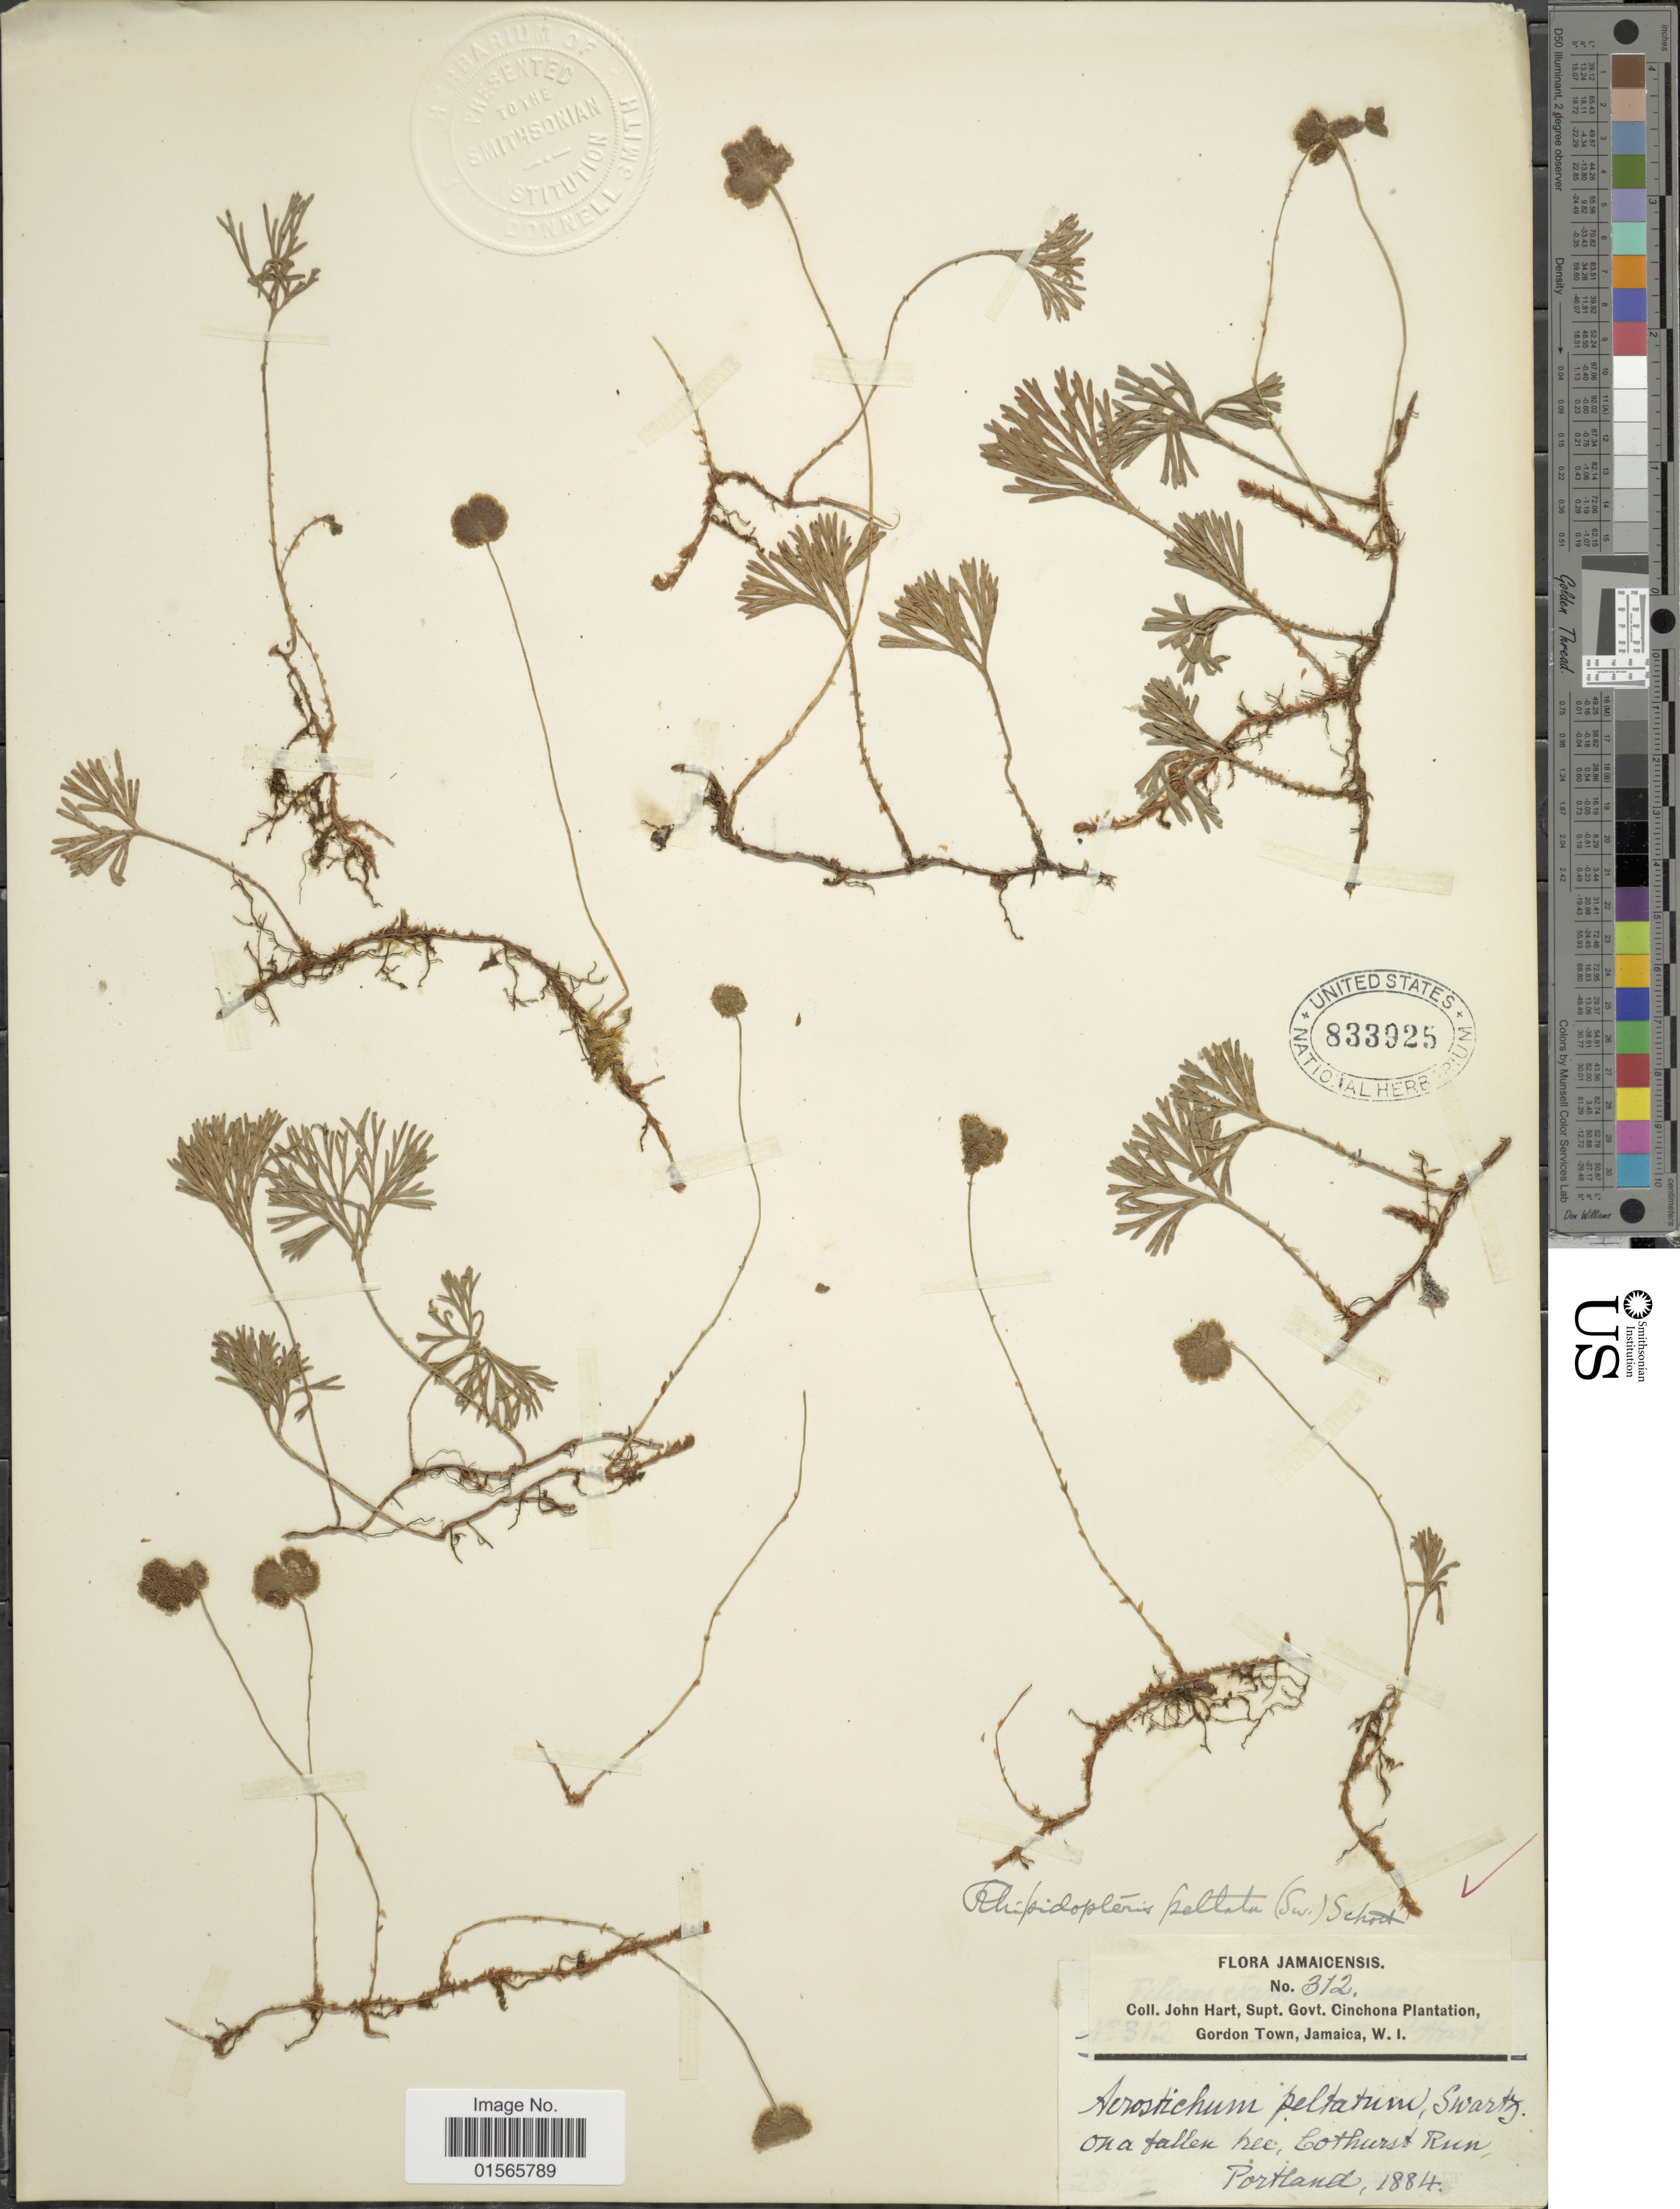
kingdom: Plantae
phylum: Tracheophyta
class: Polypodiopsida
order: Polypodiales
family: Dryopteridaceae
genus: Elaphoglossum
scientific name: Elaphoglossum peltatum f. peltatum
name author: (Sw.) Urb.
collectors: J. H. Hart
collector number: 312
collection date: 1884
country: Jamaica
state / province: Portland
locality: On a fallen tree, Colthurst Run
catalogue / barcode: US 833925